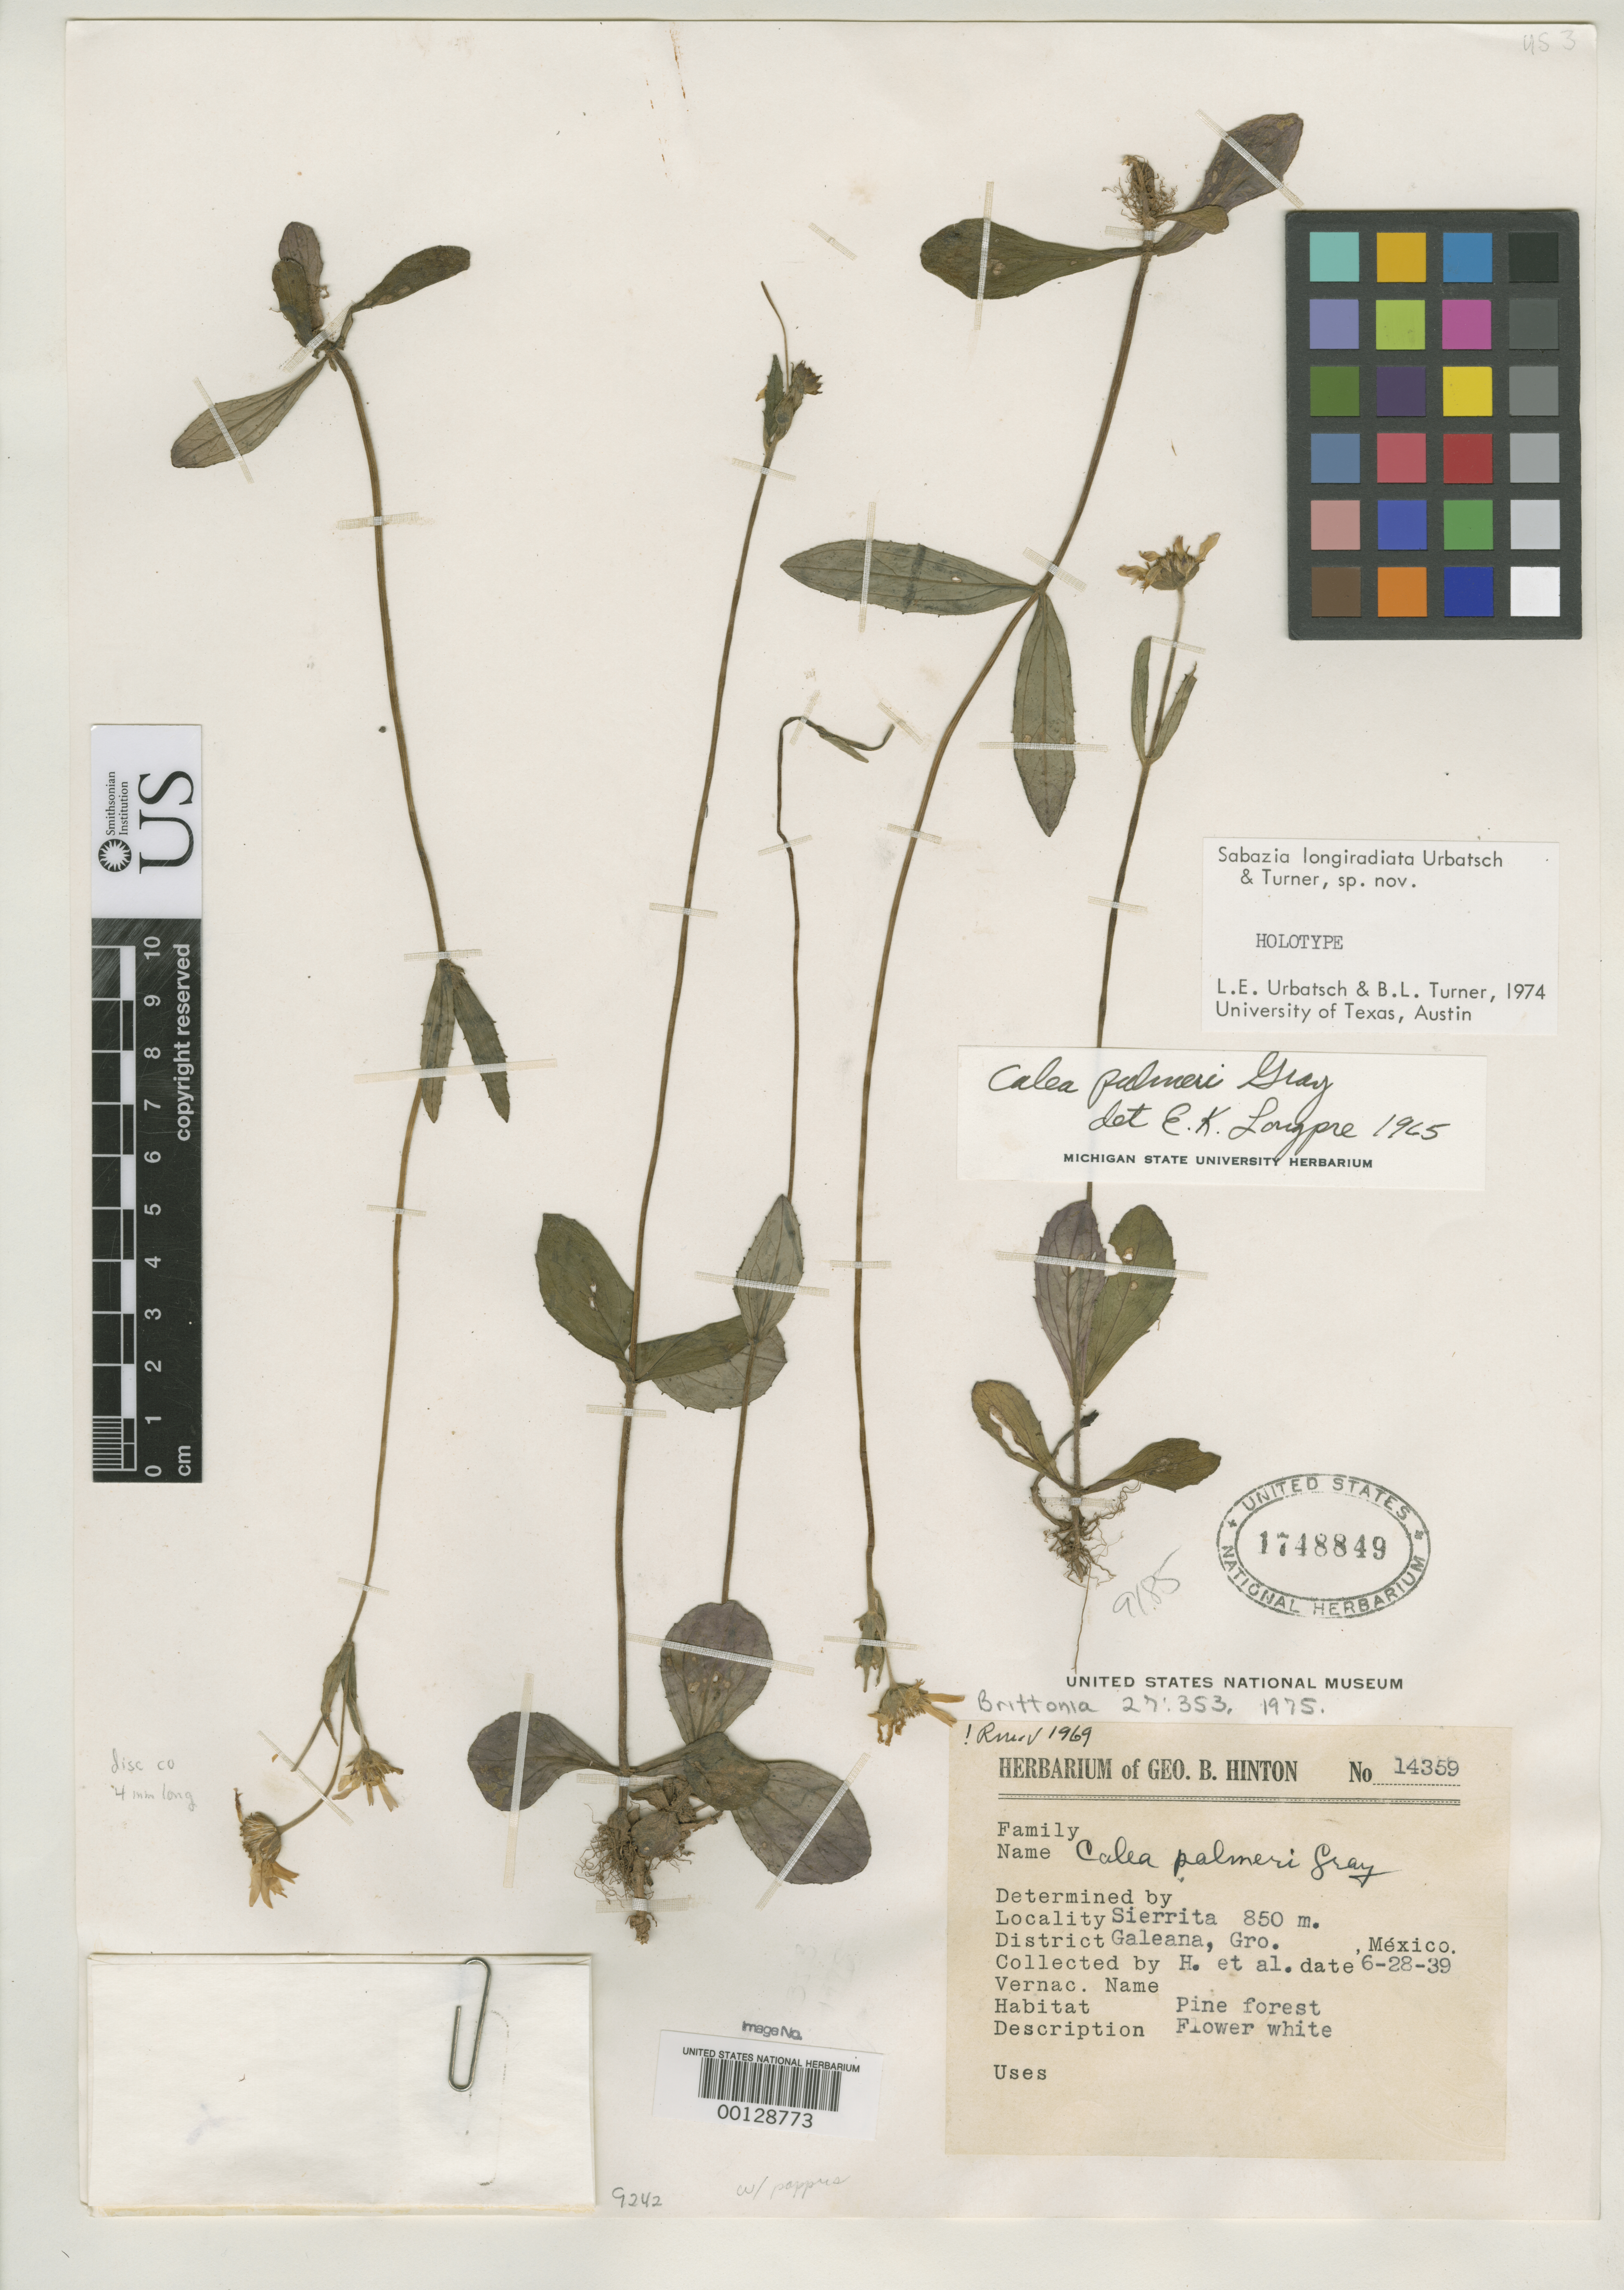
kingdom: Plantae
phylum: Tracheophyta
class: Magnoliopsida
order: Asterales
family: Asteraceae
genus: Sabazia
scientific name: Sabazia longiradiata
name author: & B.L. Turner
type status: Holotype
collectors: G. B. Hinton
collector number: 14359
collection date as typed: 28 Jun 1939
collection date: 1939-06-28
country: Mexico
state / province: Guerrero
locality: Galeana Dist., Sierrita.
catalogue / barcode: US 1748849